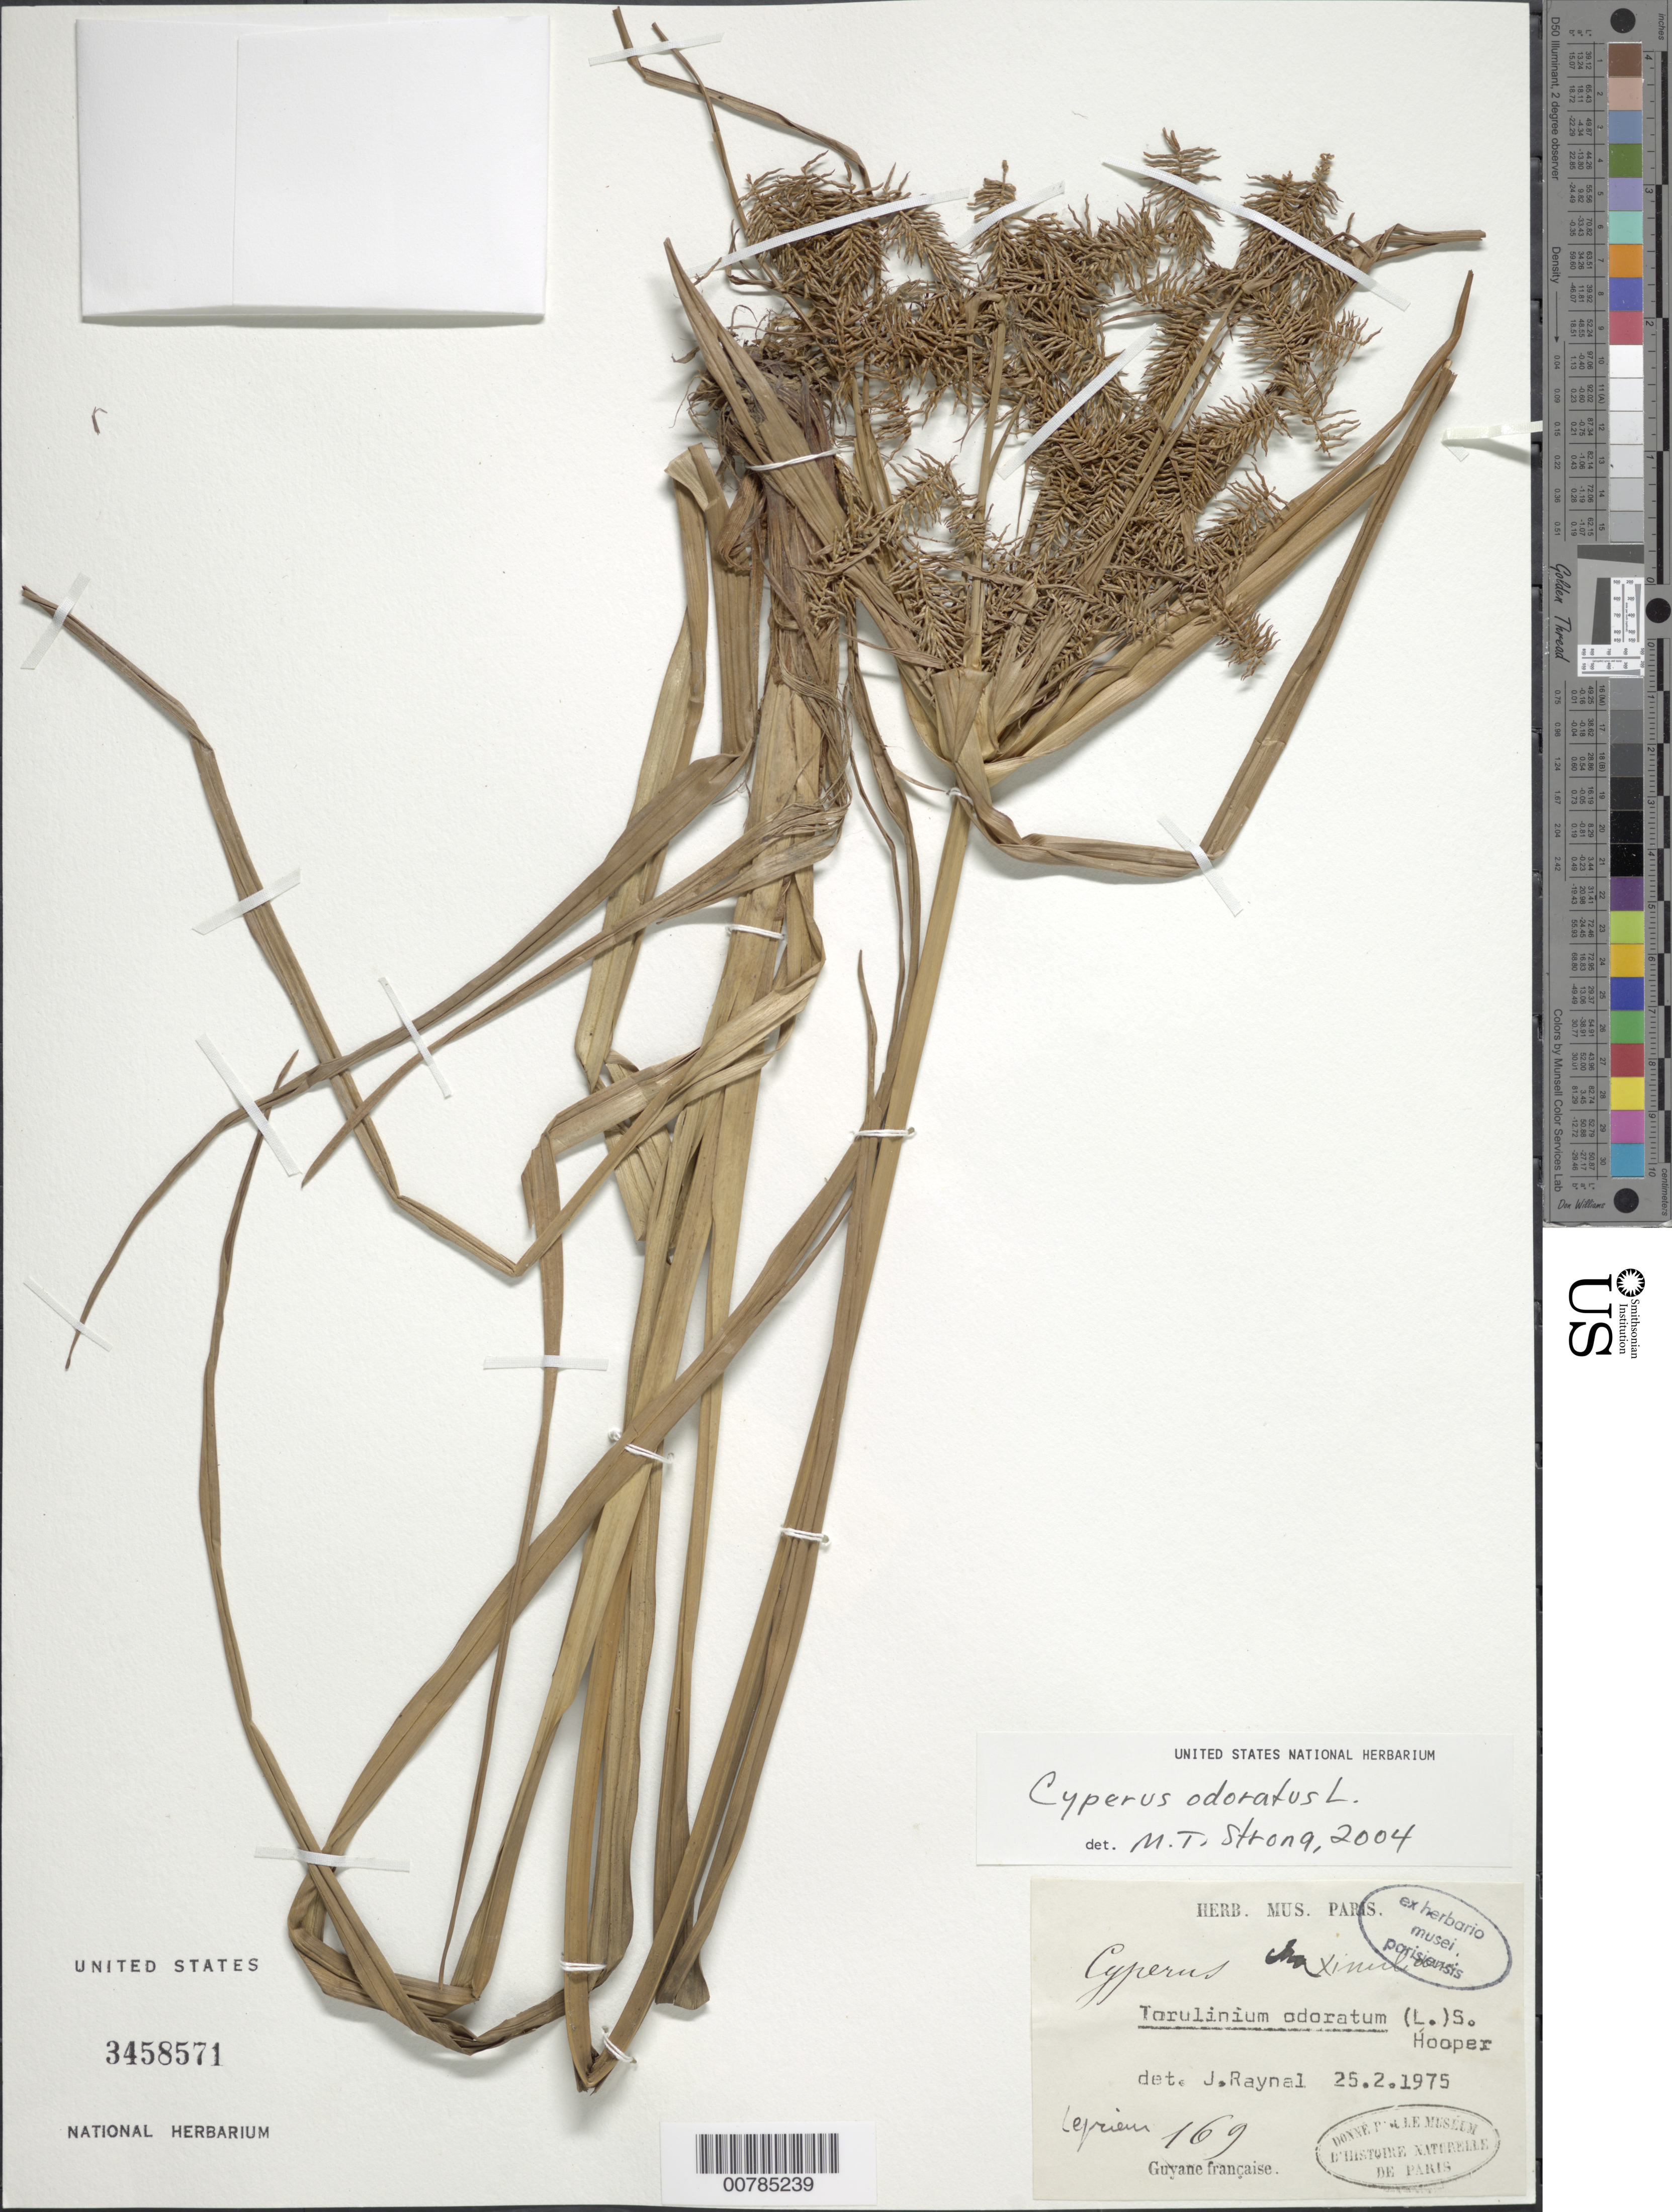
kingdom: Plantae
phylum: Tracheophyta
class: Liliopsida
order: Poales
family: Cyperaceae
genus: Cyperus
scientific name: Cyperus odoratus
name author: L.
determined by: Strong, M. T., (US), Smithsonian Institution - National Museum of Natural History (UNITED STATES)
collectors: F. M. R. Leprieur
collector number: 169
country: French Guiana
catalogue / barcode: US 3458571